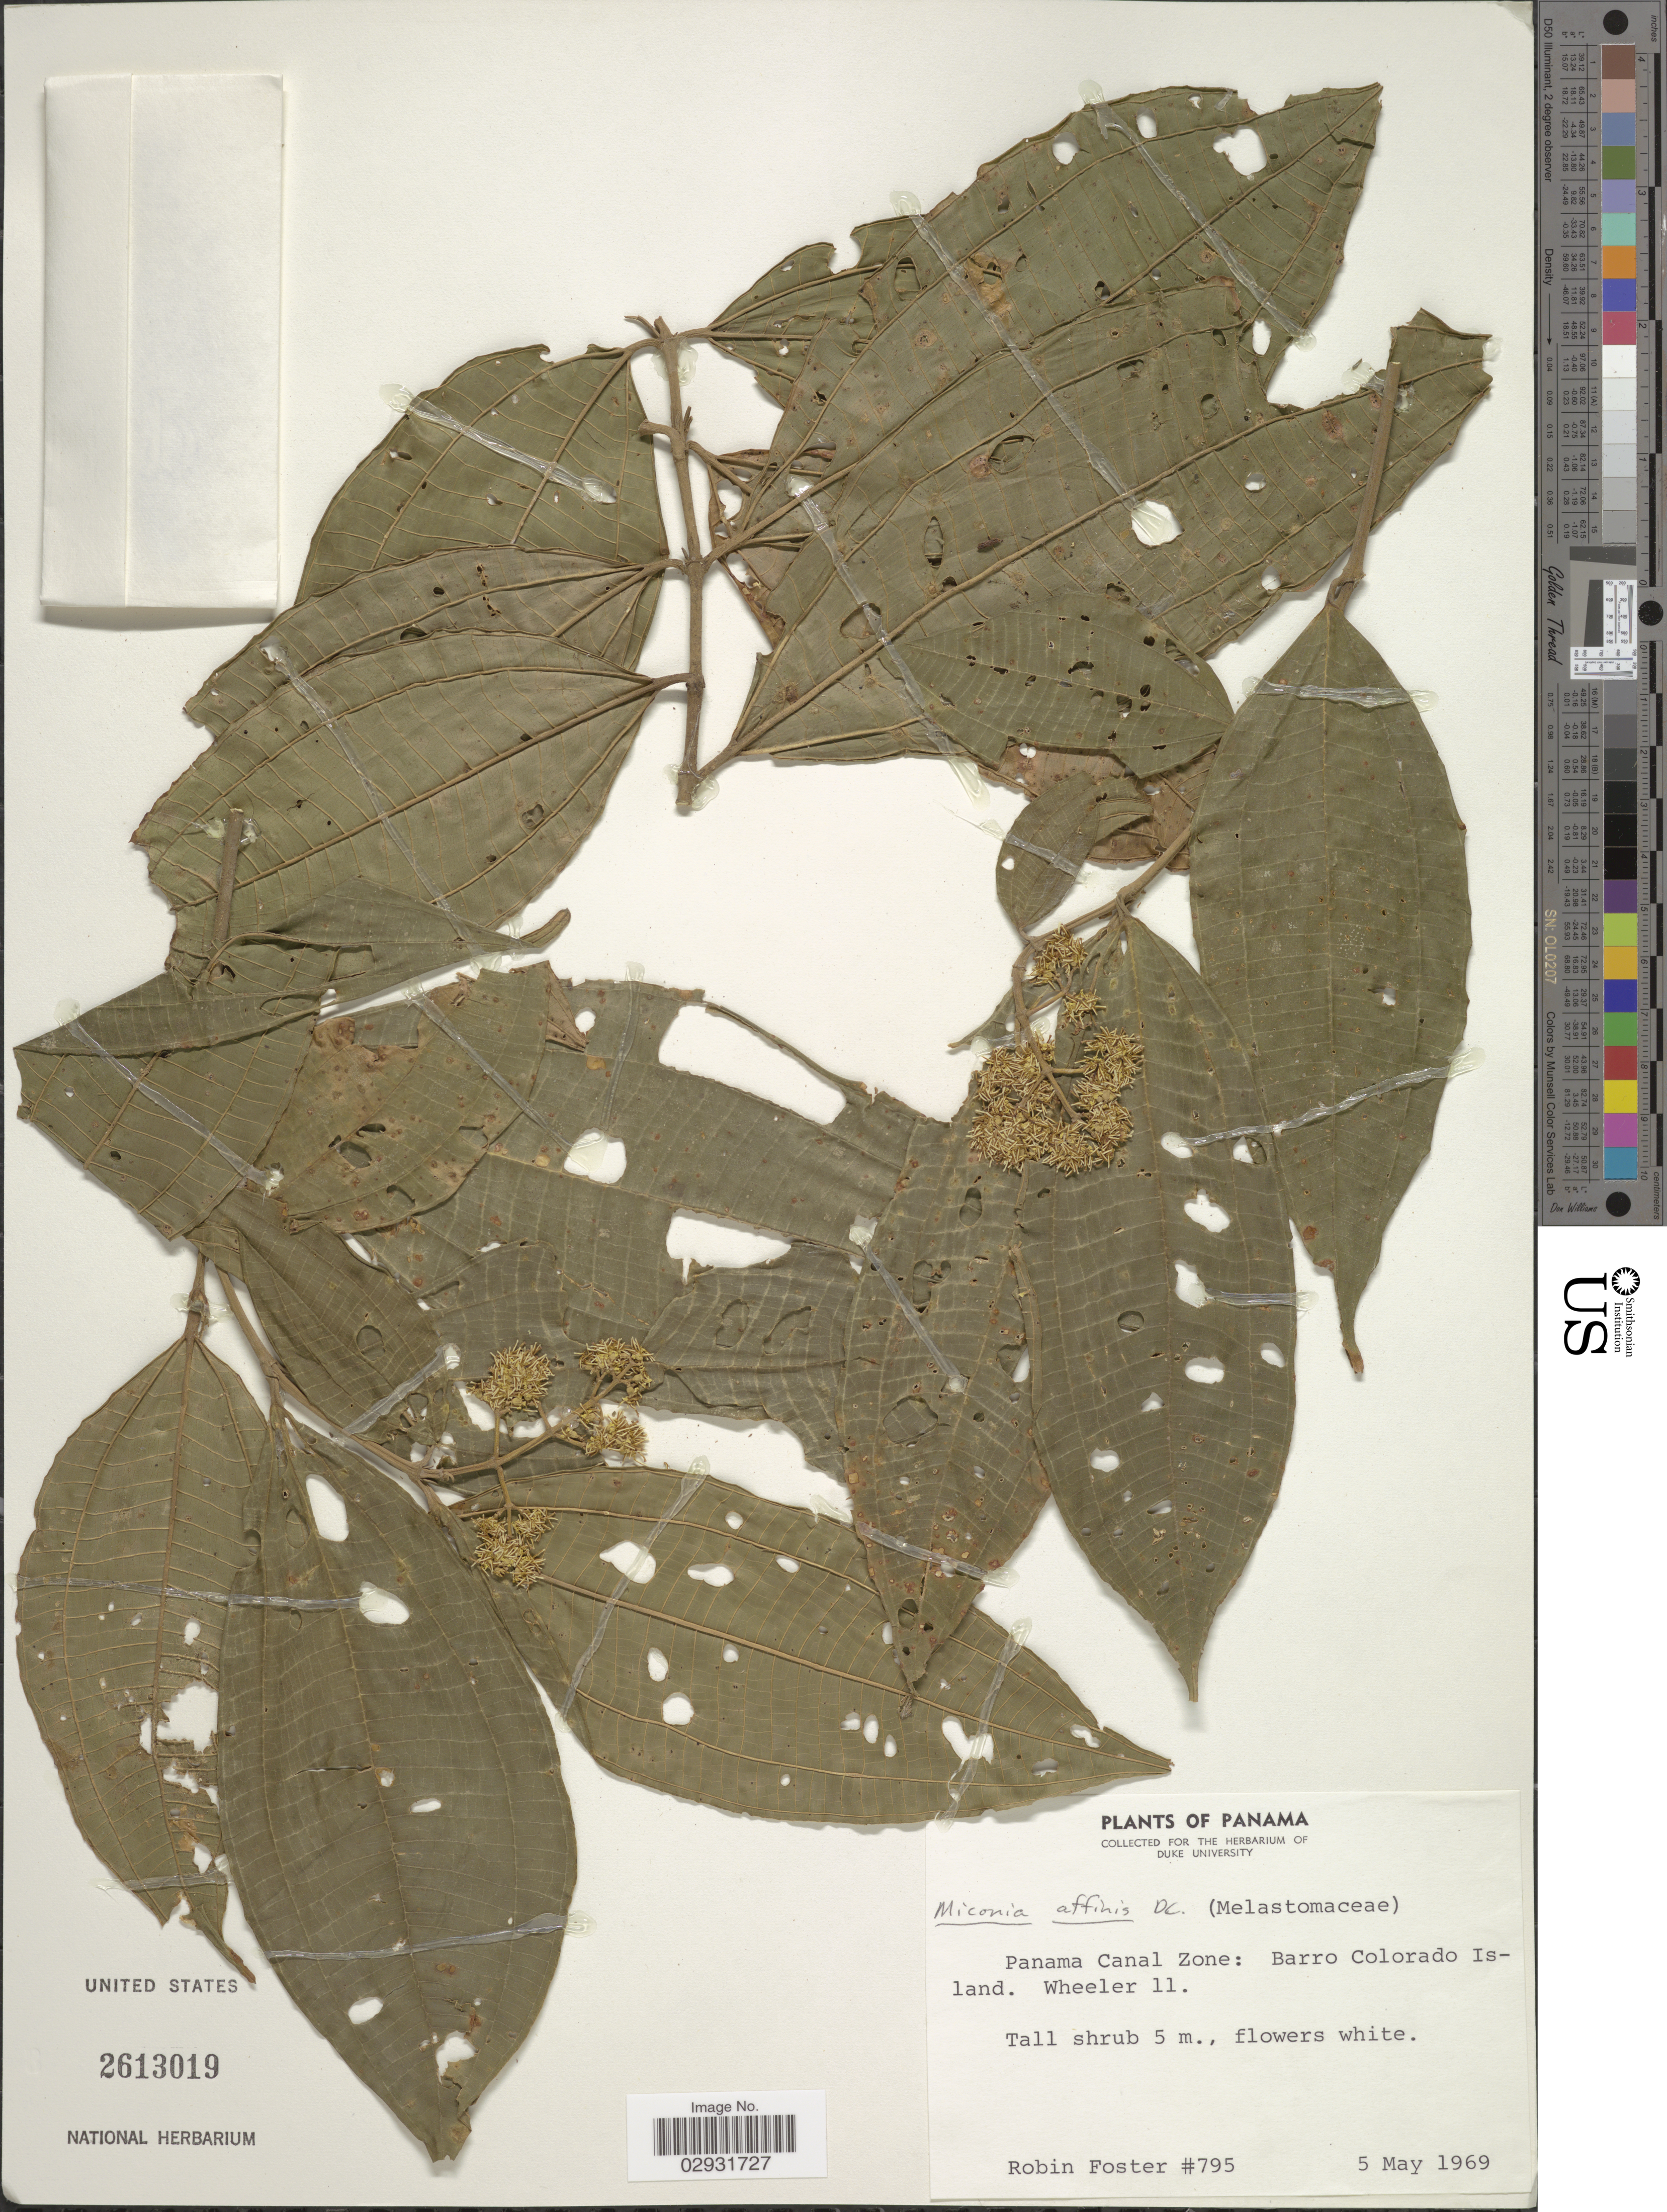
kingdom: Plantae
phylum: Tracheophyta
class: Magnoliopsida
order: Myrtales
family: Melastomataceae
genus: Miconia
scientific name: Miconia affinis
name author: DC.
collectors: R. B. Foster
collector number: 795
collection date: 1969-05-05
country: Panama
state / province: Panamá Oeste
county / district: Canal Zone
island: Barro Colorado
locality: Panama Canal Zone: Barro Colorado Island. Wheeler 11.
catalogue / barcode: US 2613019